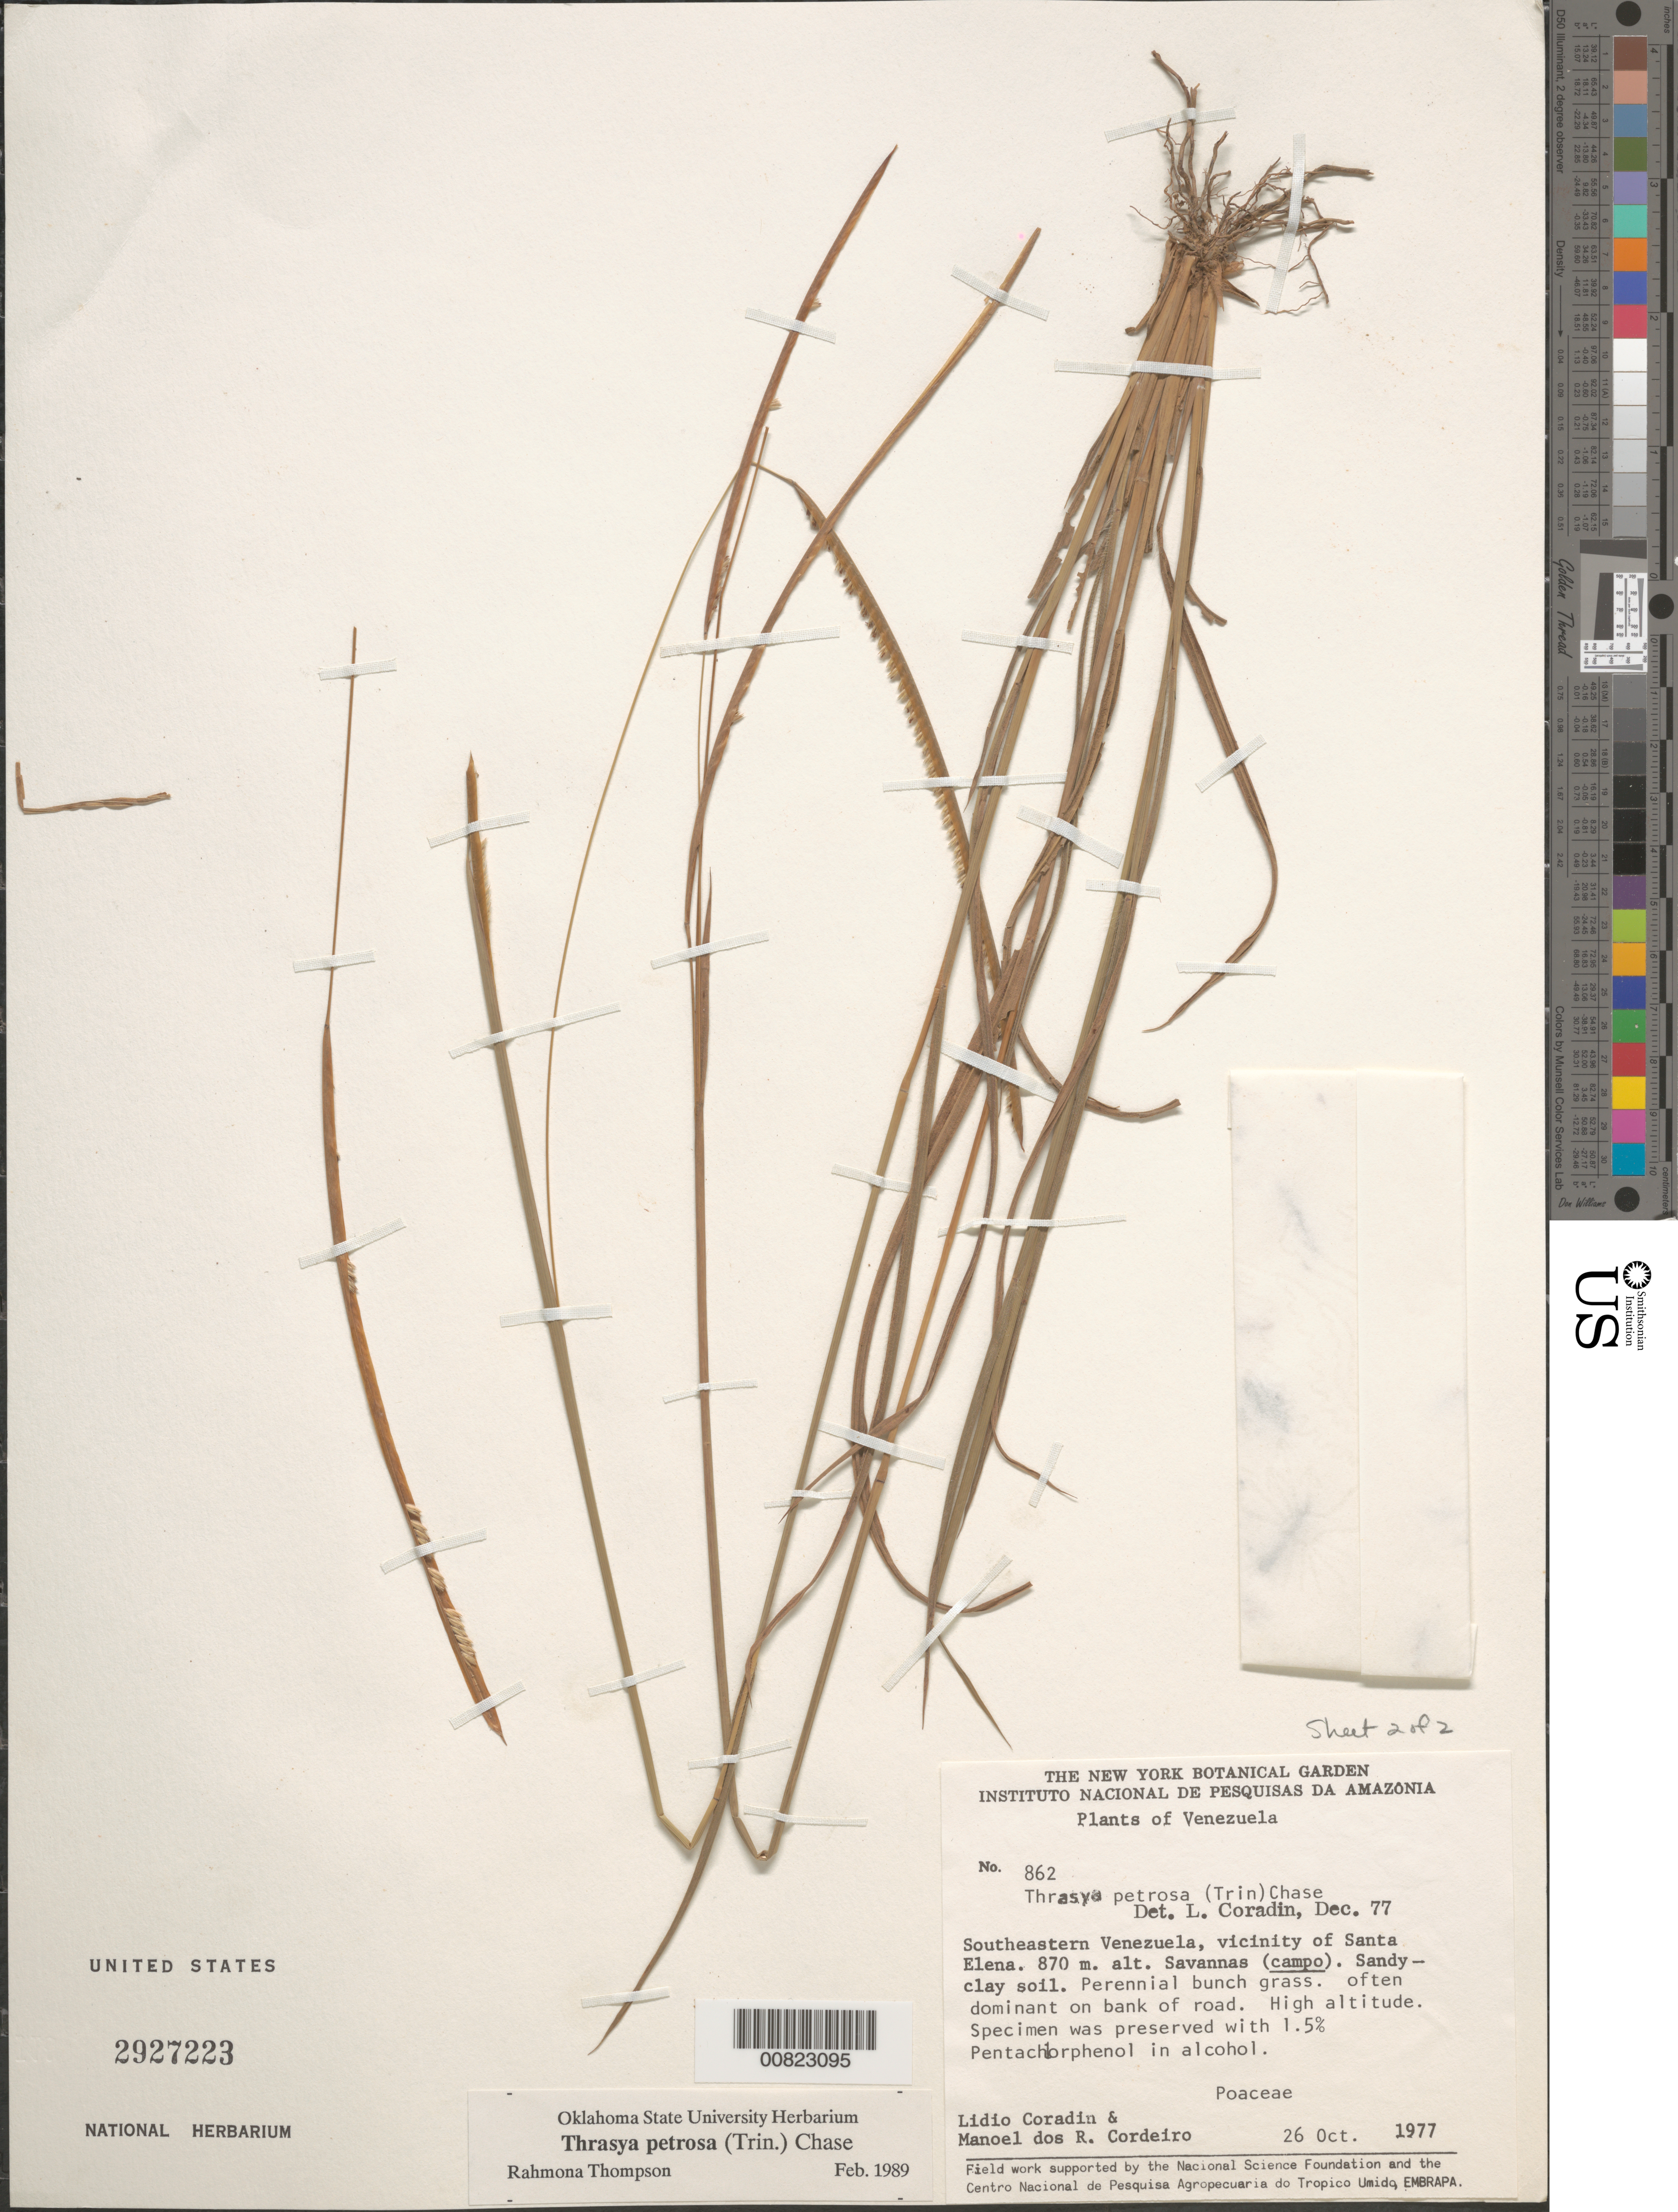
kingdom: Plantae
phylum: Tracheophyta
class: Liliopsida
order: Poales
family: Poaceae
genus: Paspalum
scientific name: Paspalum foliiforme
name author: S. Denham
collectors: L. Coradin & M. Cordeiro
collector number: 862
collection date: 1977-10-26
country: Venezuela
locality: Southeastern Venezuela, vicinity of Santa Elena.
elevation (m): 870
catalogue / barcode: US 2927223